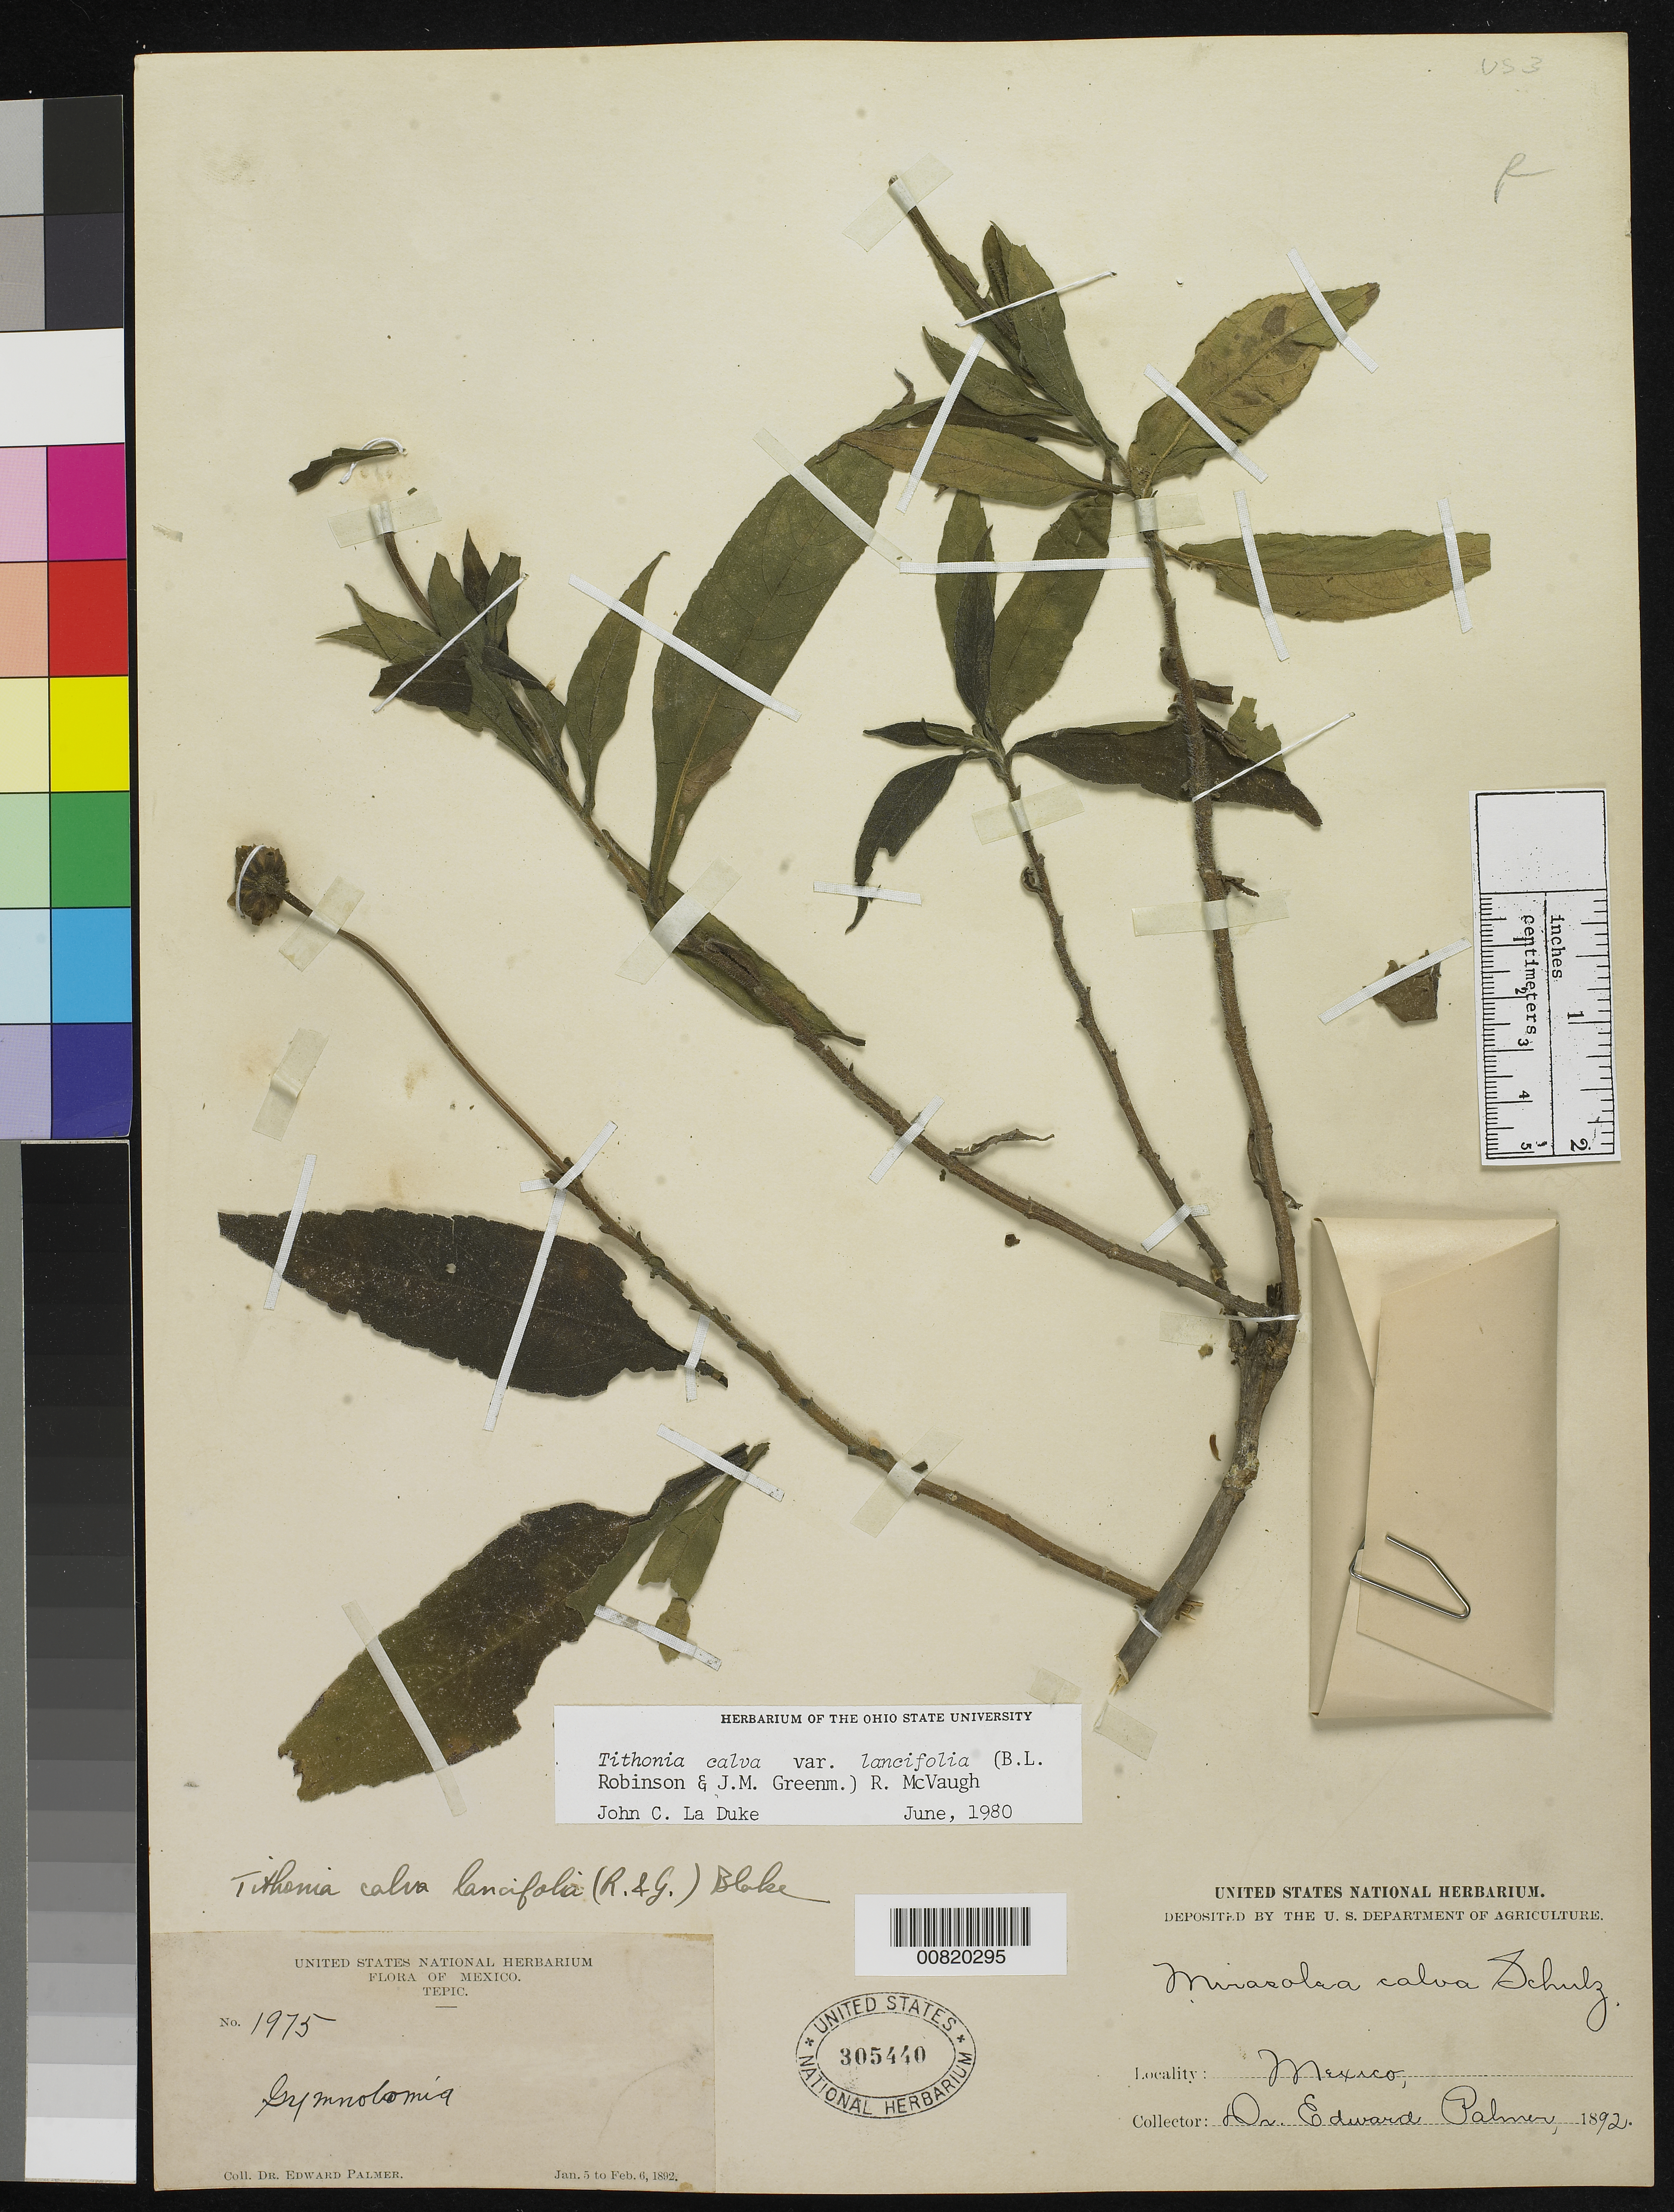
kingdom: Plantae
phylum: Tracheophyta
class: Magnoliopsida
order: Asterales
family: Asteraceae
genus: Tithonia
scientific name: Tithonia calva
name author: Sch. Bip.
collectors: E. Palmer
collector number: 1975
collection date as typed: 05 Jan 1892 to 06 Feb 1892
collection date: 1892-01-05/1892-02-06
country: Mexico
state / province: Nayarit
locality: Tepic, Nayarit.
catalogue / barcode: US 305440